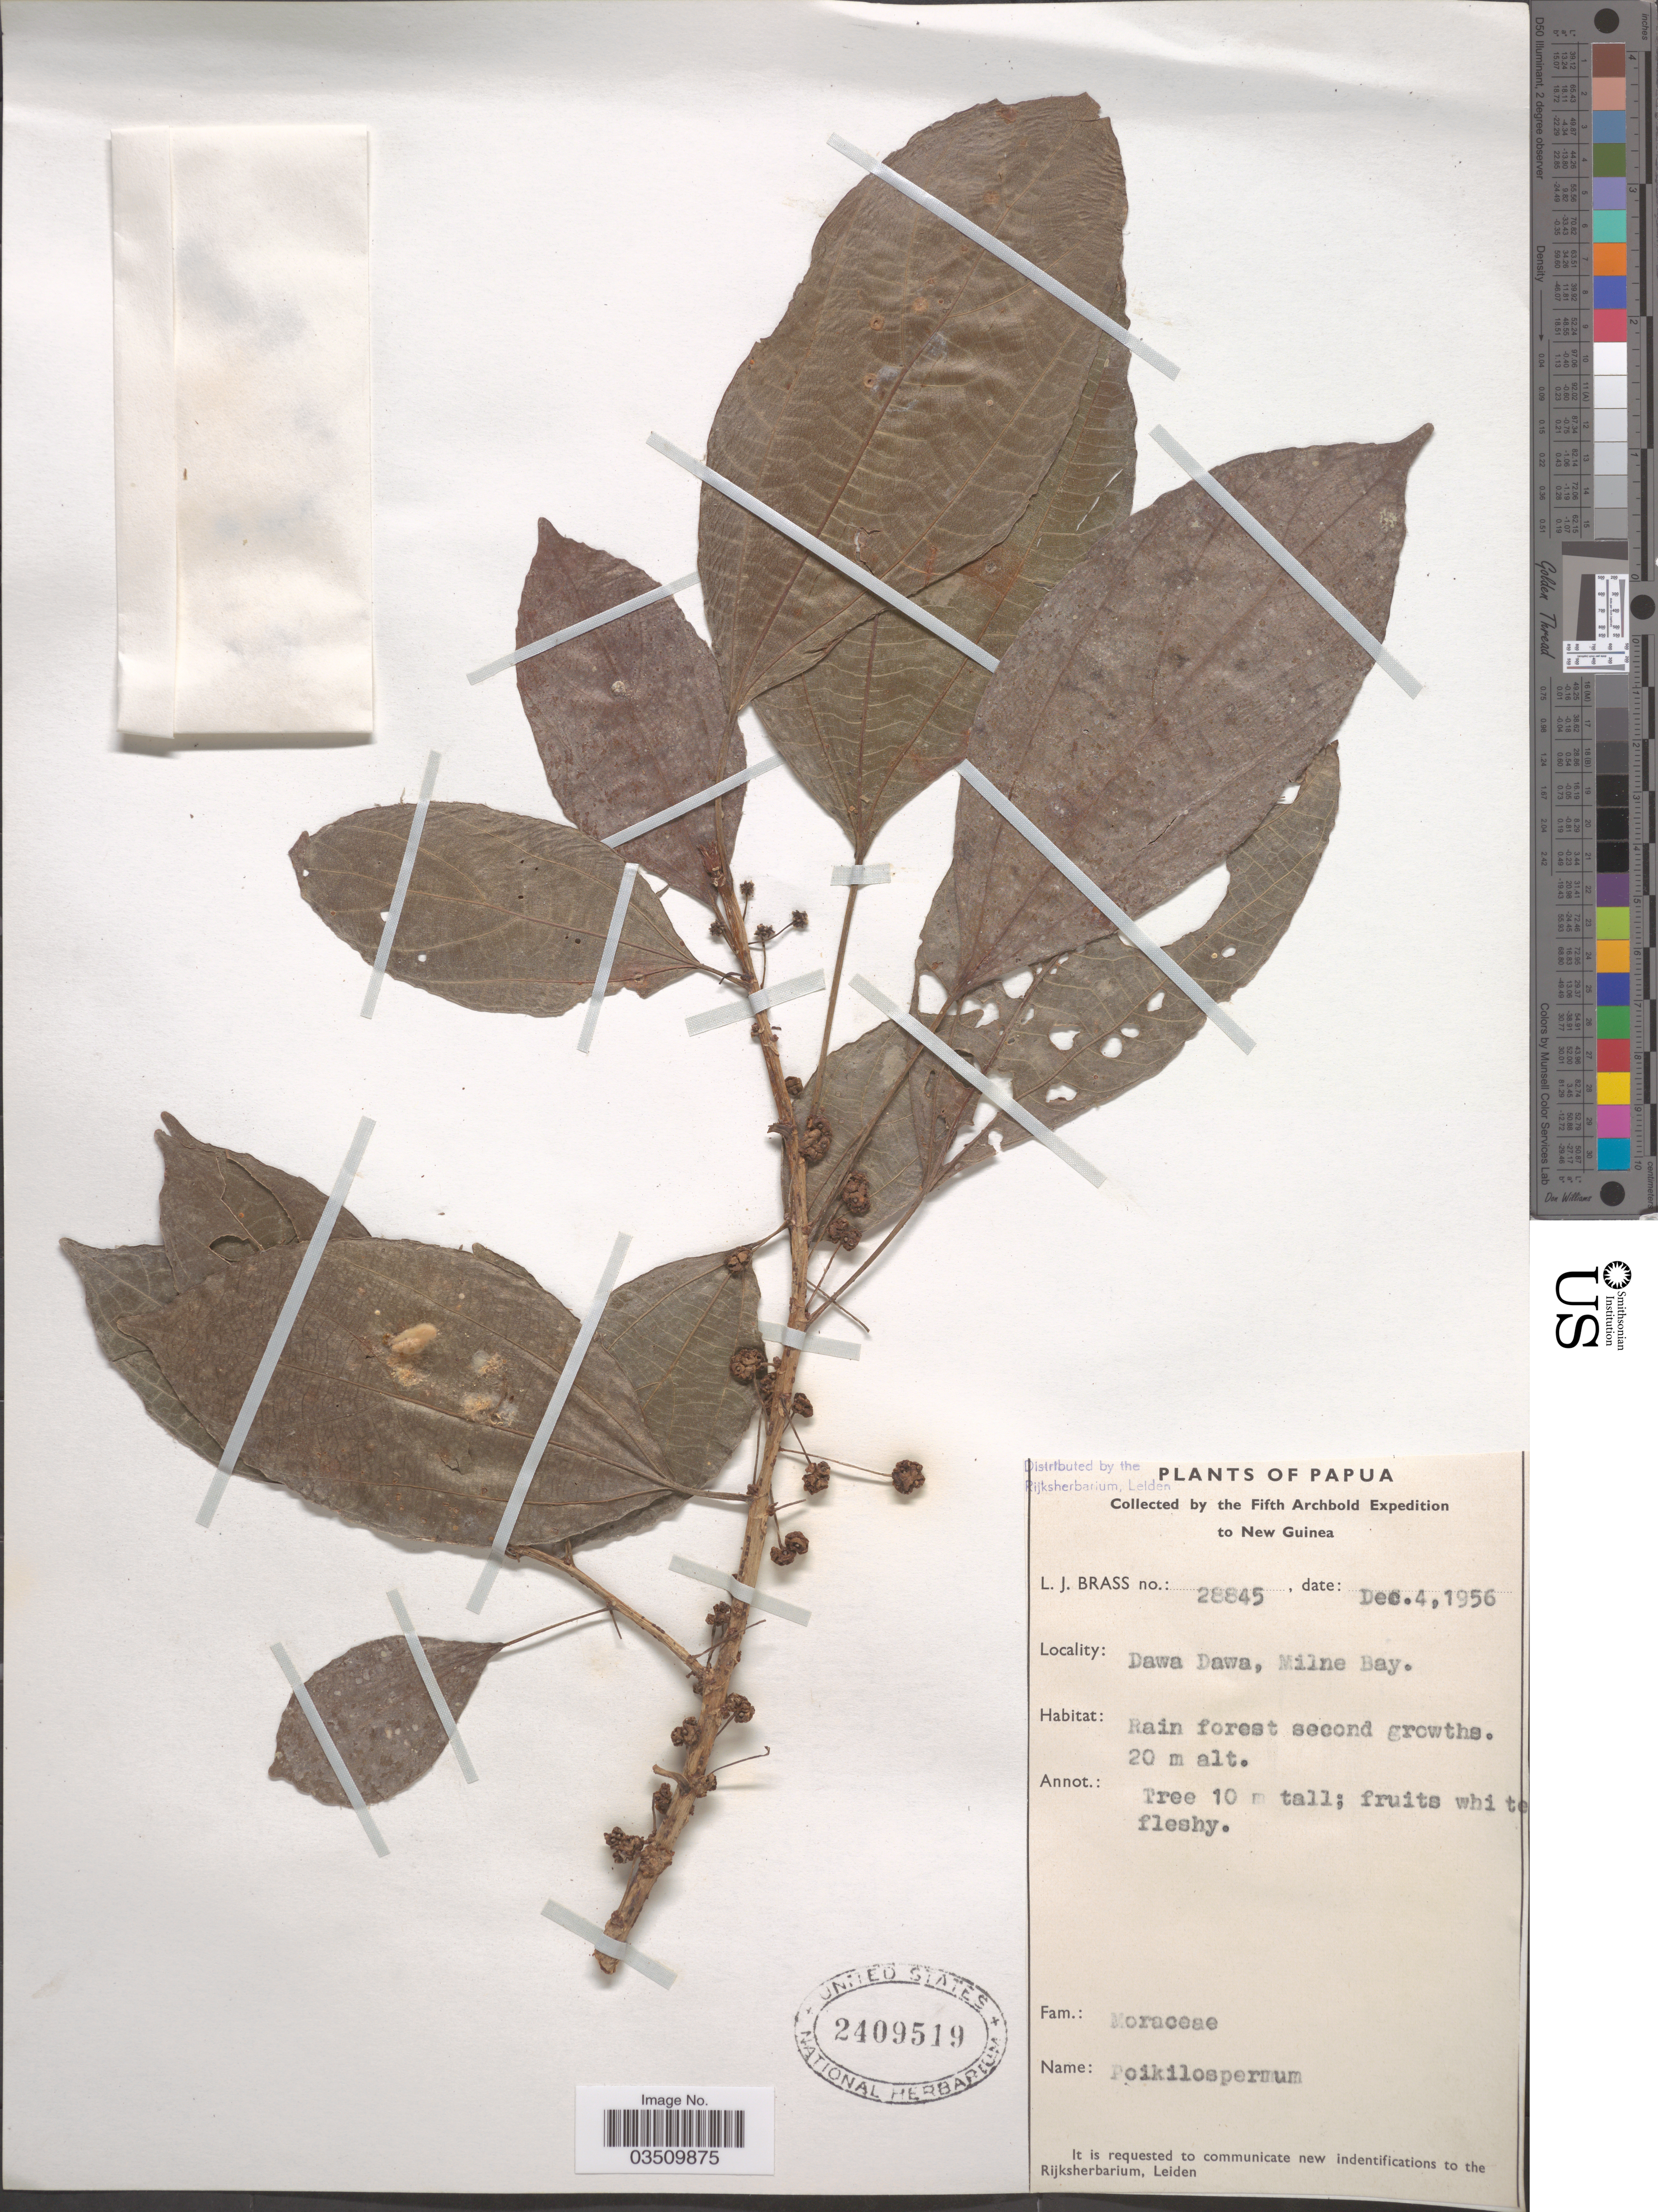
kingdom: Plantae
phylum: Tracheophyta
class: Magnoliopsida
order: Rosales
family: Urticaceae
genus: Poikilospermum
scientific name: Poikilospermum sp.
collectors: L. J. Brass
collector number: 28845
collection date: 1956-12-04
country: Papua New Guinea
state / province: Milne Bay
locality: Papua. New Guinea. Dawa Dawa.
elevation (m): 20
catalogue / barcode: US 2409519